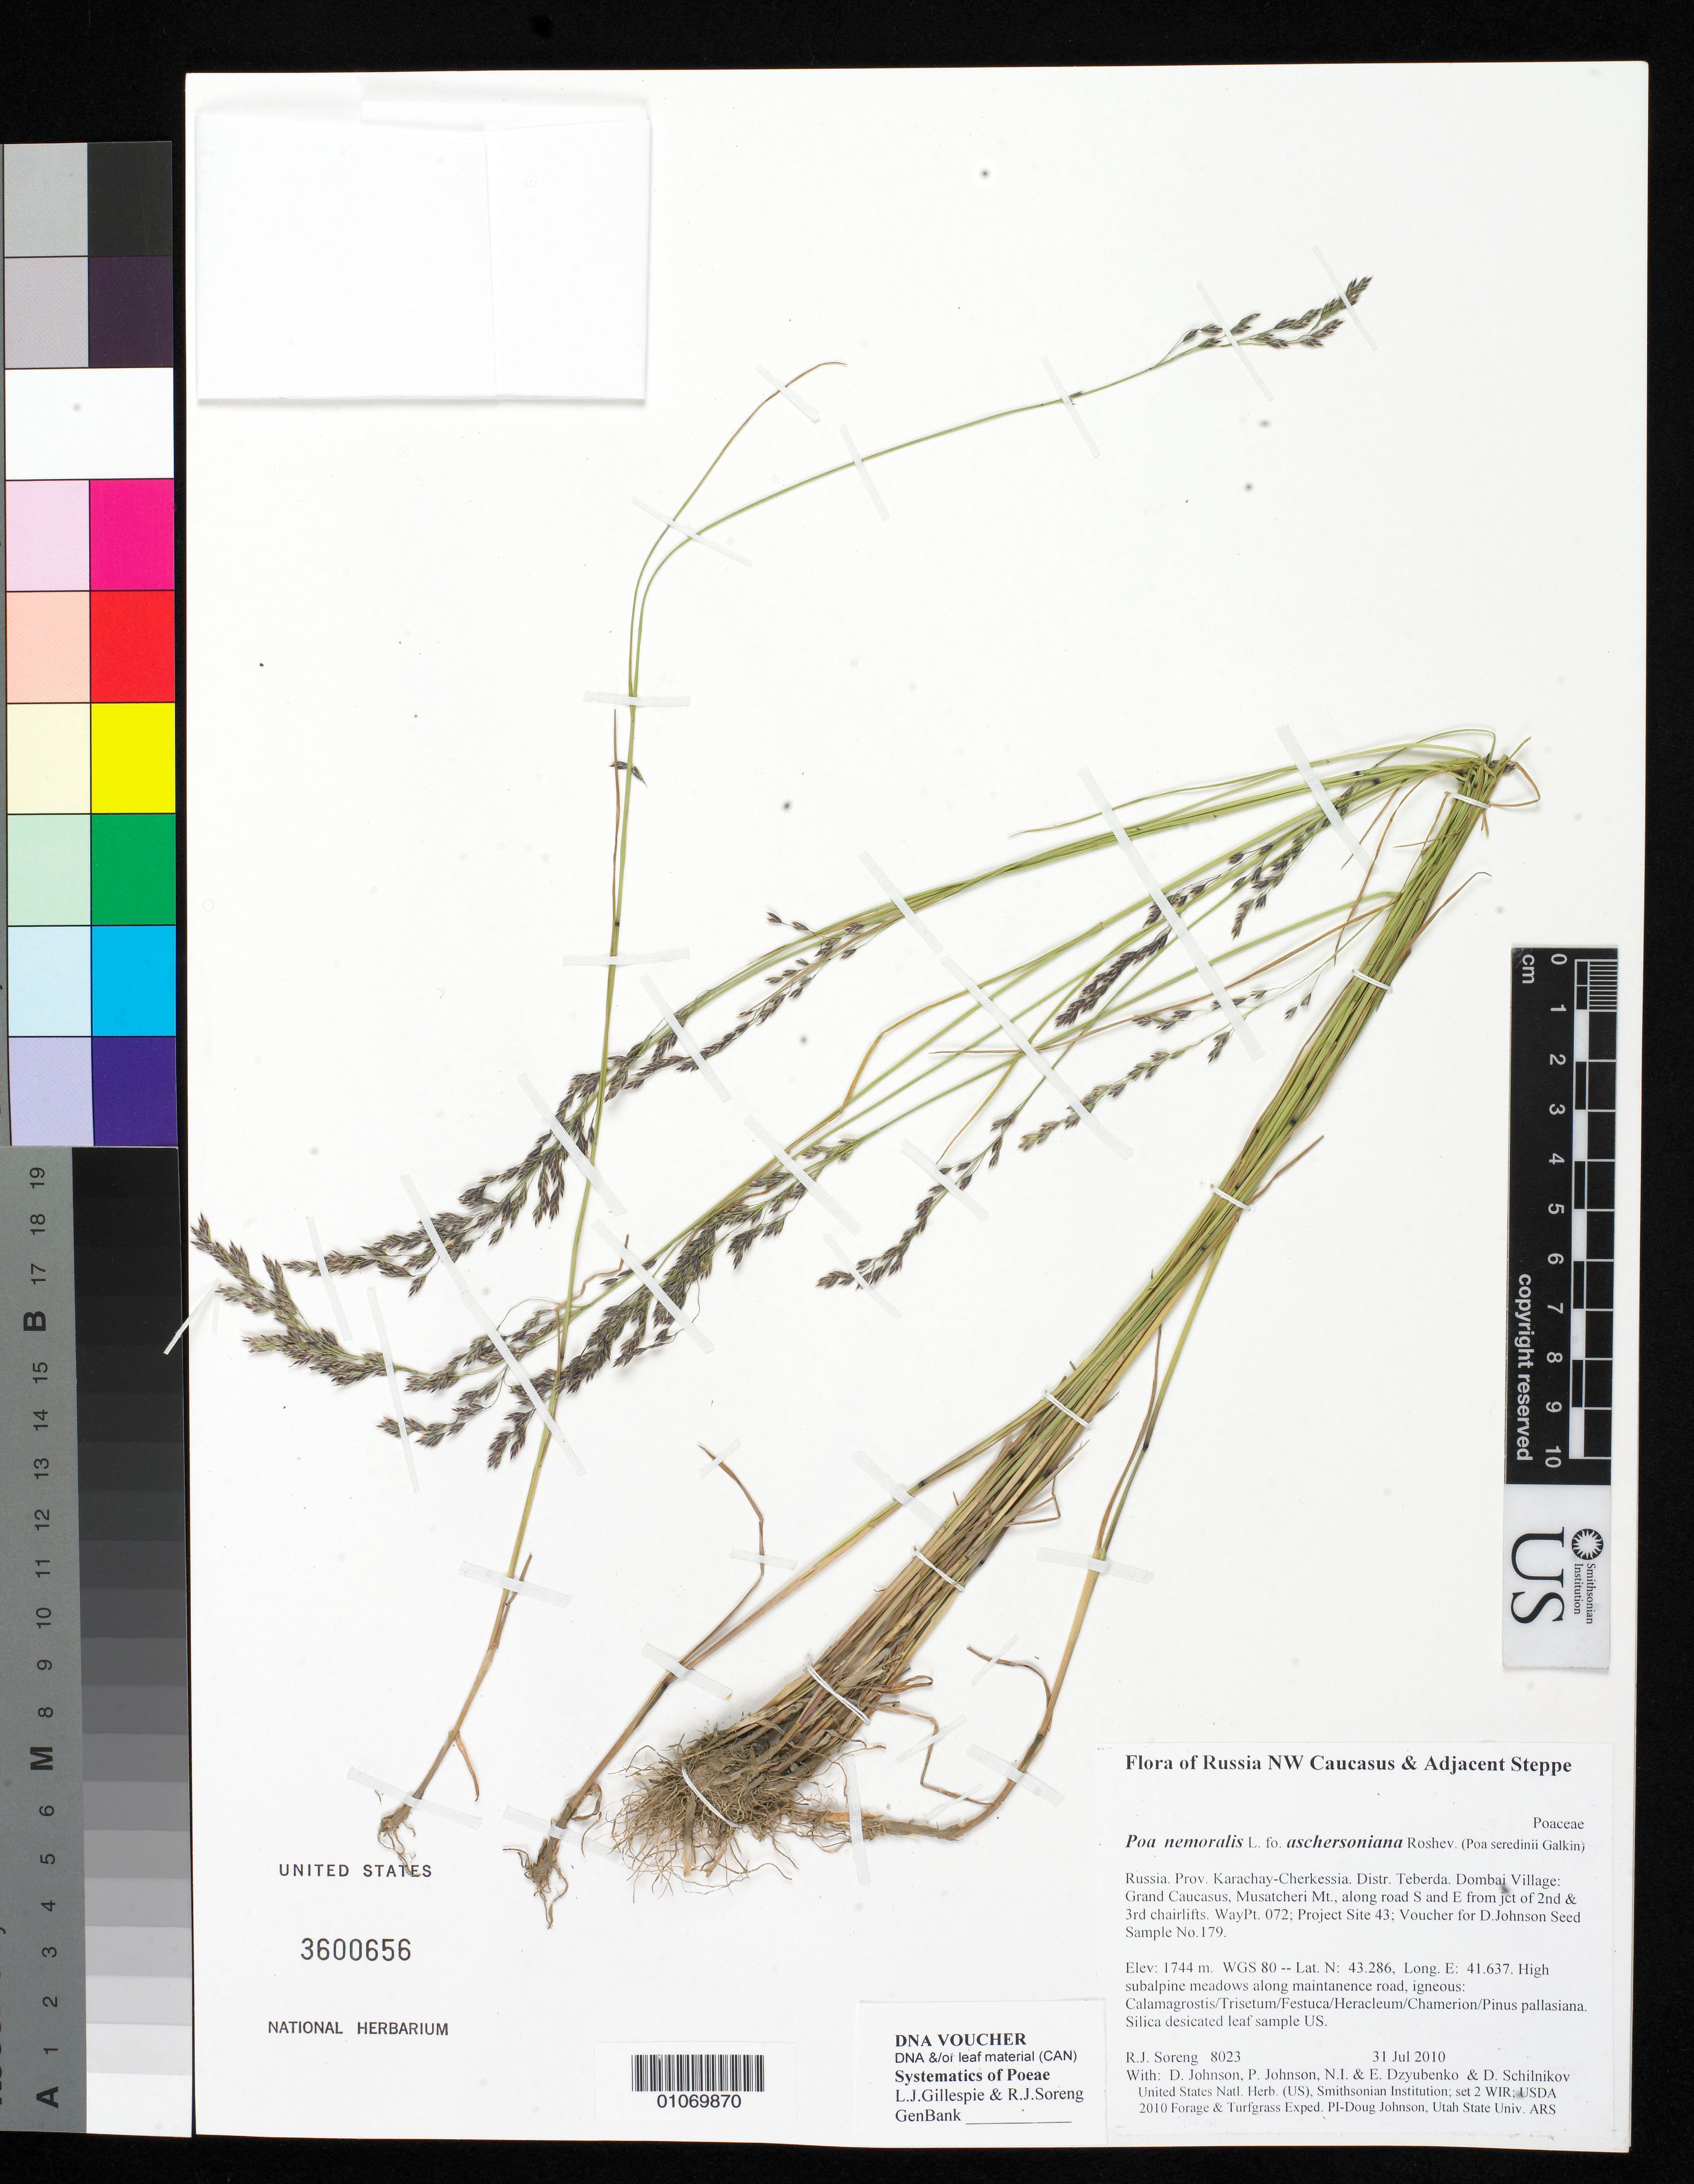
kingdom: Plantae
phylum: Tracheophyta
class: Liliopsida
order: Poales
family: Poaceae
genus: Poa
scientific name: Poa nemoralis f. aschersoniana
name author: Litv.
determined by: Soreng, Robert J., Research Associate (BOT), Smithsonian Institution - National Museum of Natural History (UNITED STATES)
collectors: R. J. Soreng, D. Johnson, P. Johnson, N. Dzyubenko, E. Dzyubenko & D. Schilnikov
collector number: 8023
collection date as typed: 31 Jul 2010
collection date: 2010-07-31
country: Russian Federation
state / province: Karachay-Cherkess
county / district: Teberda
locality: Dombai Village: Grand Caucasus, Musatcheri Mt., along road S and E from jct of 2nd & 3rd chairlifts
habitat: High subalpine meadows along maintanence road, igneous: Calamagrostis/Trisetum/Festuca/Heracleum/Chamerion/Pinus pallasiana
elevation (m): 1744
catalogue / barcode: US 3600656